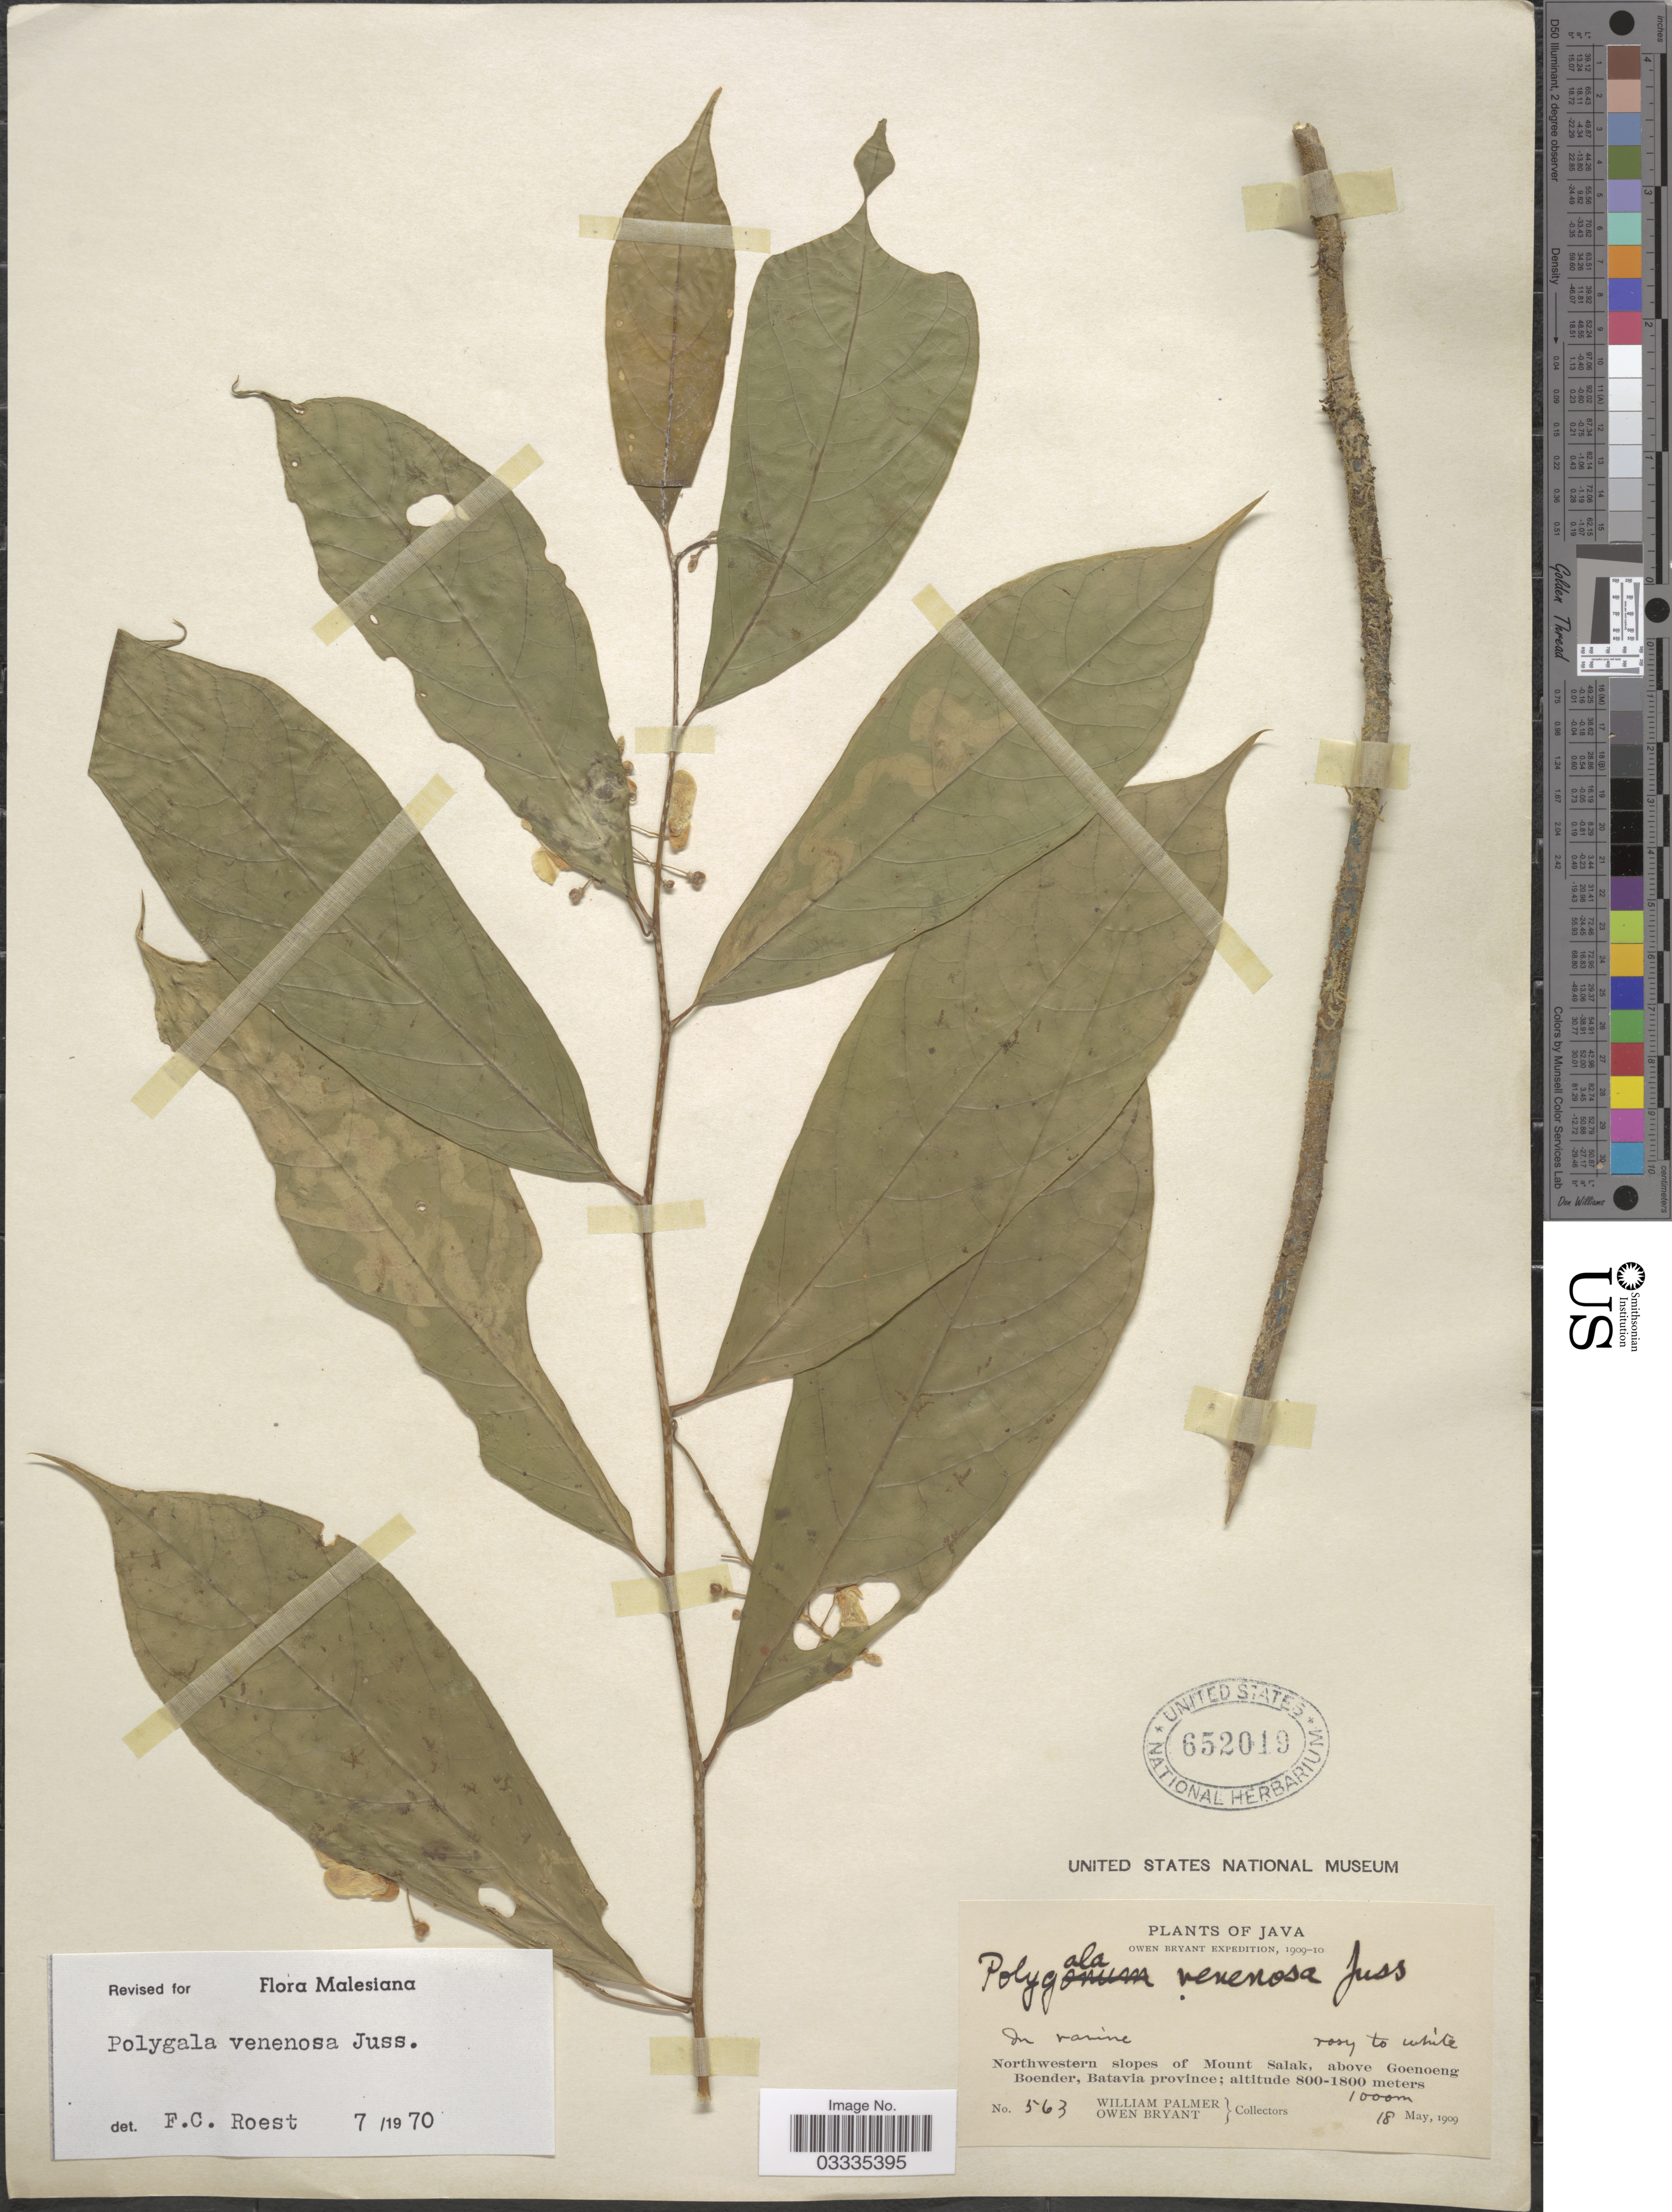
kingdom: Plantae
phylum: Tracheophyta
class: Magnoliopsida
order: Fabales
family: Polygalaceae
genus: Polygala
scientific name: Polygala venenosa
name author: Juss. ex Poir.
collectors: W. Palmer & O. Bryant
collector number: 563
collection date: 1909-05-18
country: Indonesia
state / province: Java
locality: In ravine, Northwestern slopes of Mount Salak, above Goenoeng Boender, Batavia province.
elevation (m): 1000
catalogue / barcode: US 652019